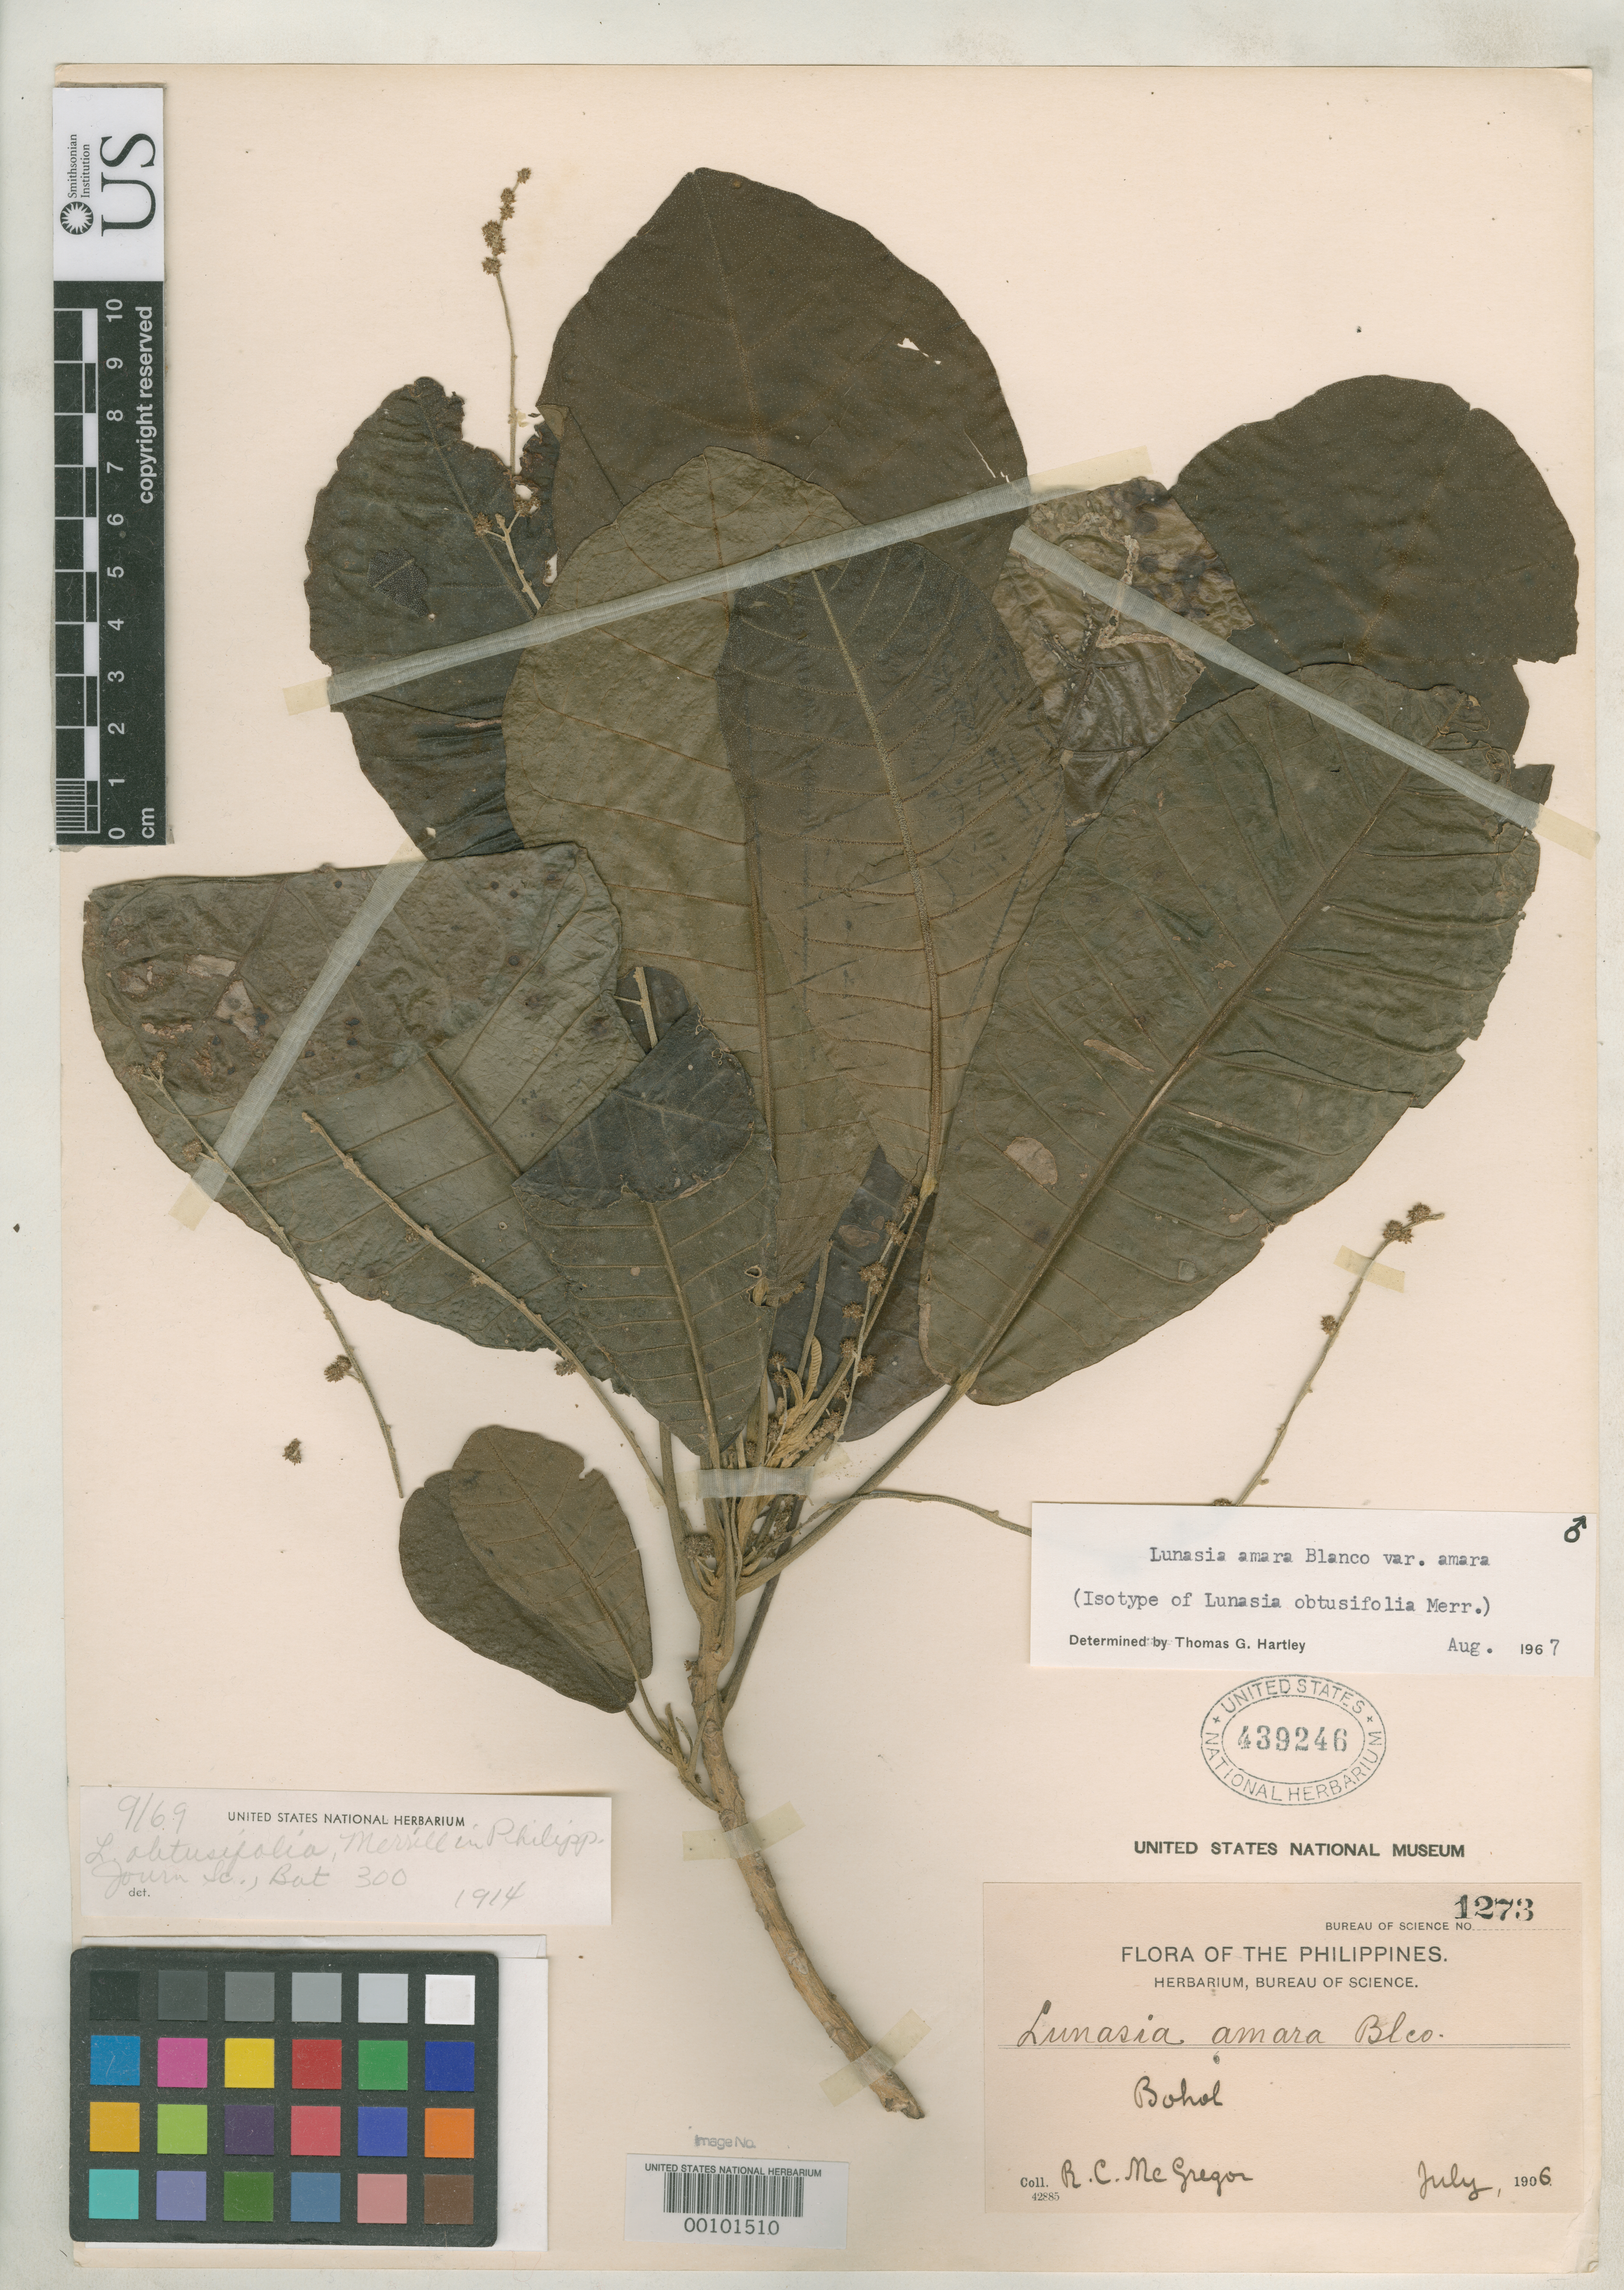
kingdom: Plantae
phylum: Tracheophyta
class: Magnoliopsida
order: Sapindales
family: Rutaceae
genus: Lunasia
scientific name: Lunasia obtusifolia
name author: Merr.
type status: Isotype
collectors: R. C. McGregor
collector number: Bur. Sci. 1273.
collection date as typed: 12 Jul 1906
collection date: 1906-07-12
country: Philippines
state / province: Central Visayas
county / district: Bohol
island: Bohol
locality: Tagbilaran.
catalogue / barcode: US 439246